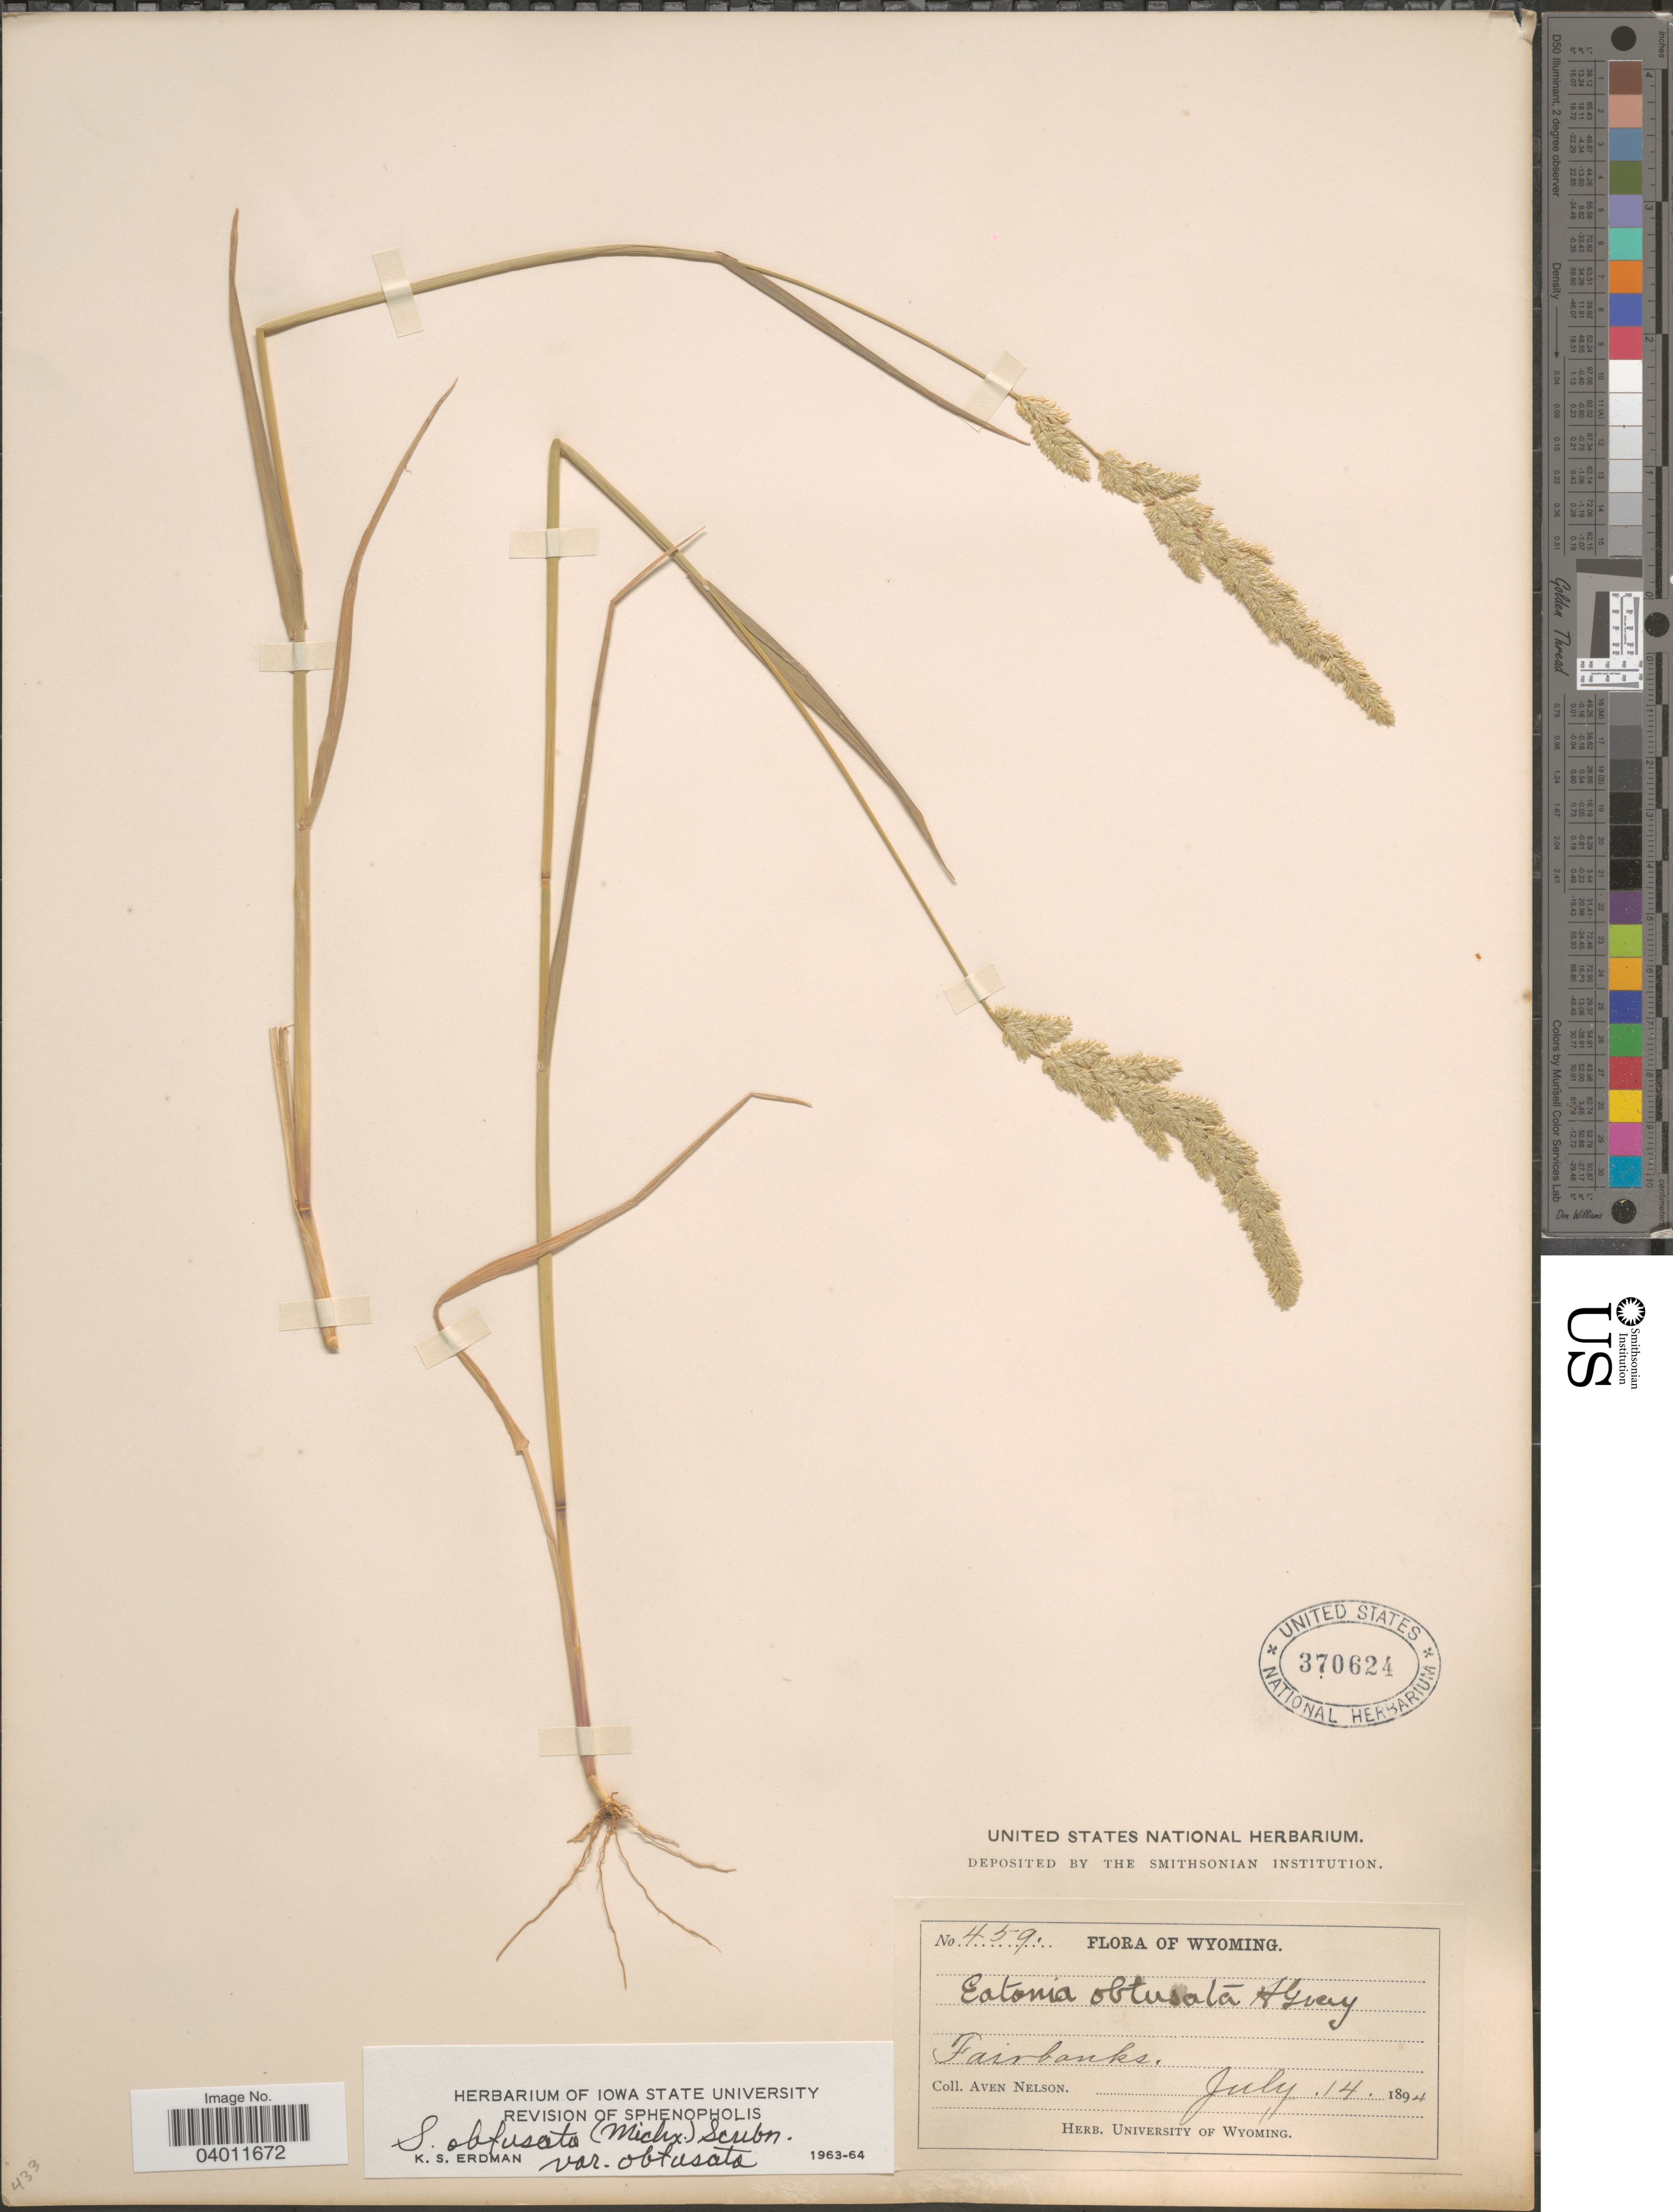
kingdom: Plantae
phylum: Tracheophyta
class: Liliopsida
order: Poales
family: Poaceae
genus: Sphenopholis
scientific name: Sphenopholis obtusata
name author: (Michx.) Scribn.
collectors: A. Nelson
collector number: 459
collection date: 1894-07-14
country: United States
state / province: Wyoming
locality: Fairbanks.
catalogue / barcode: US 370624